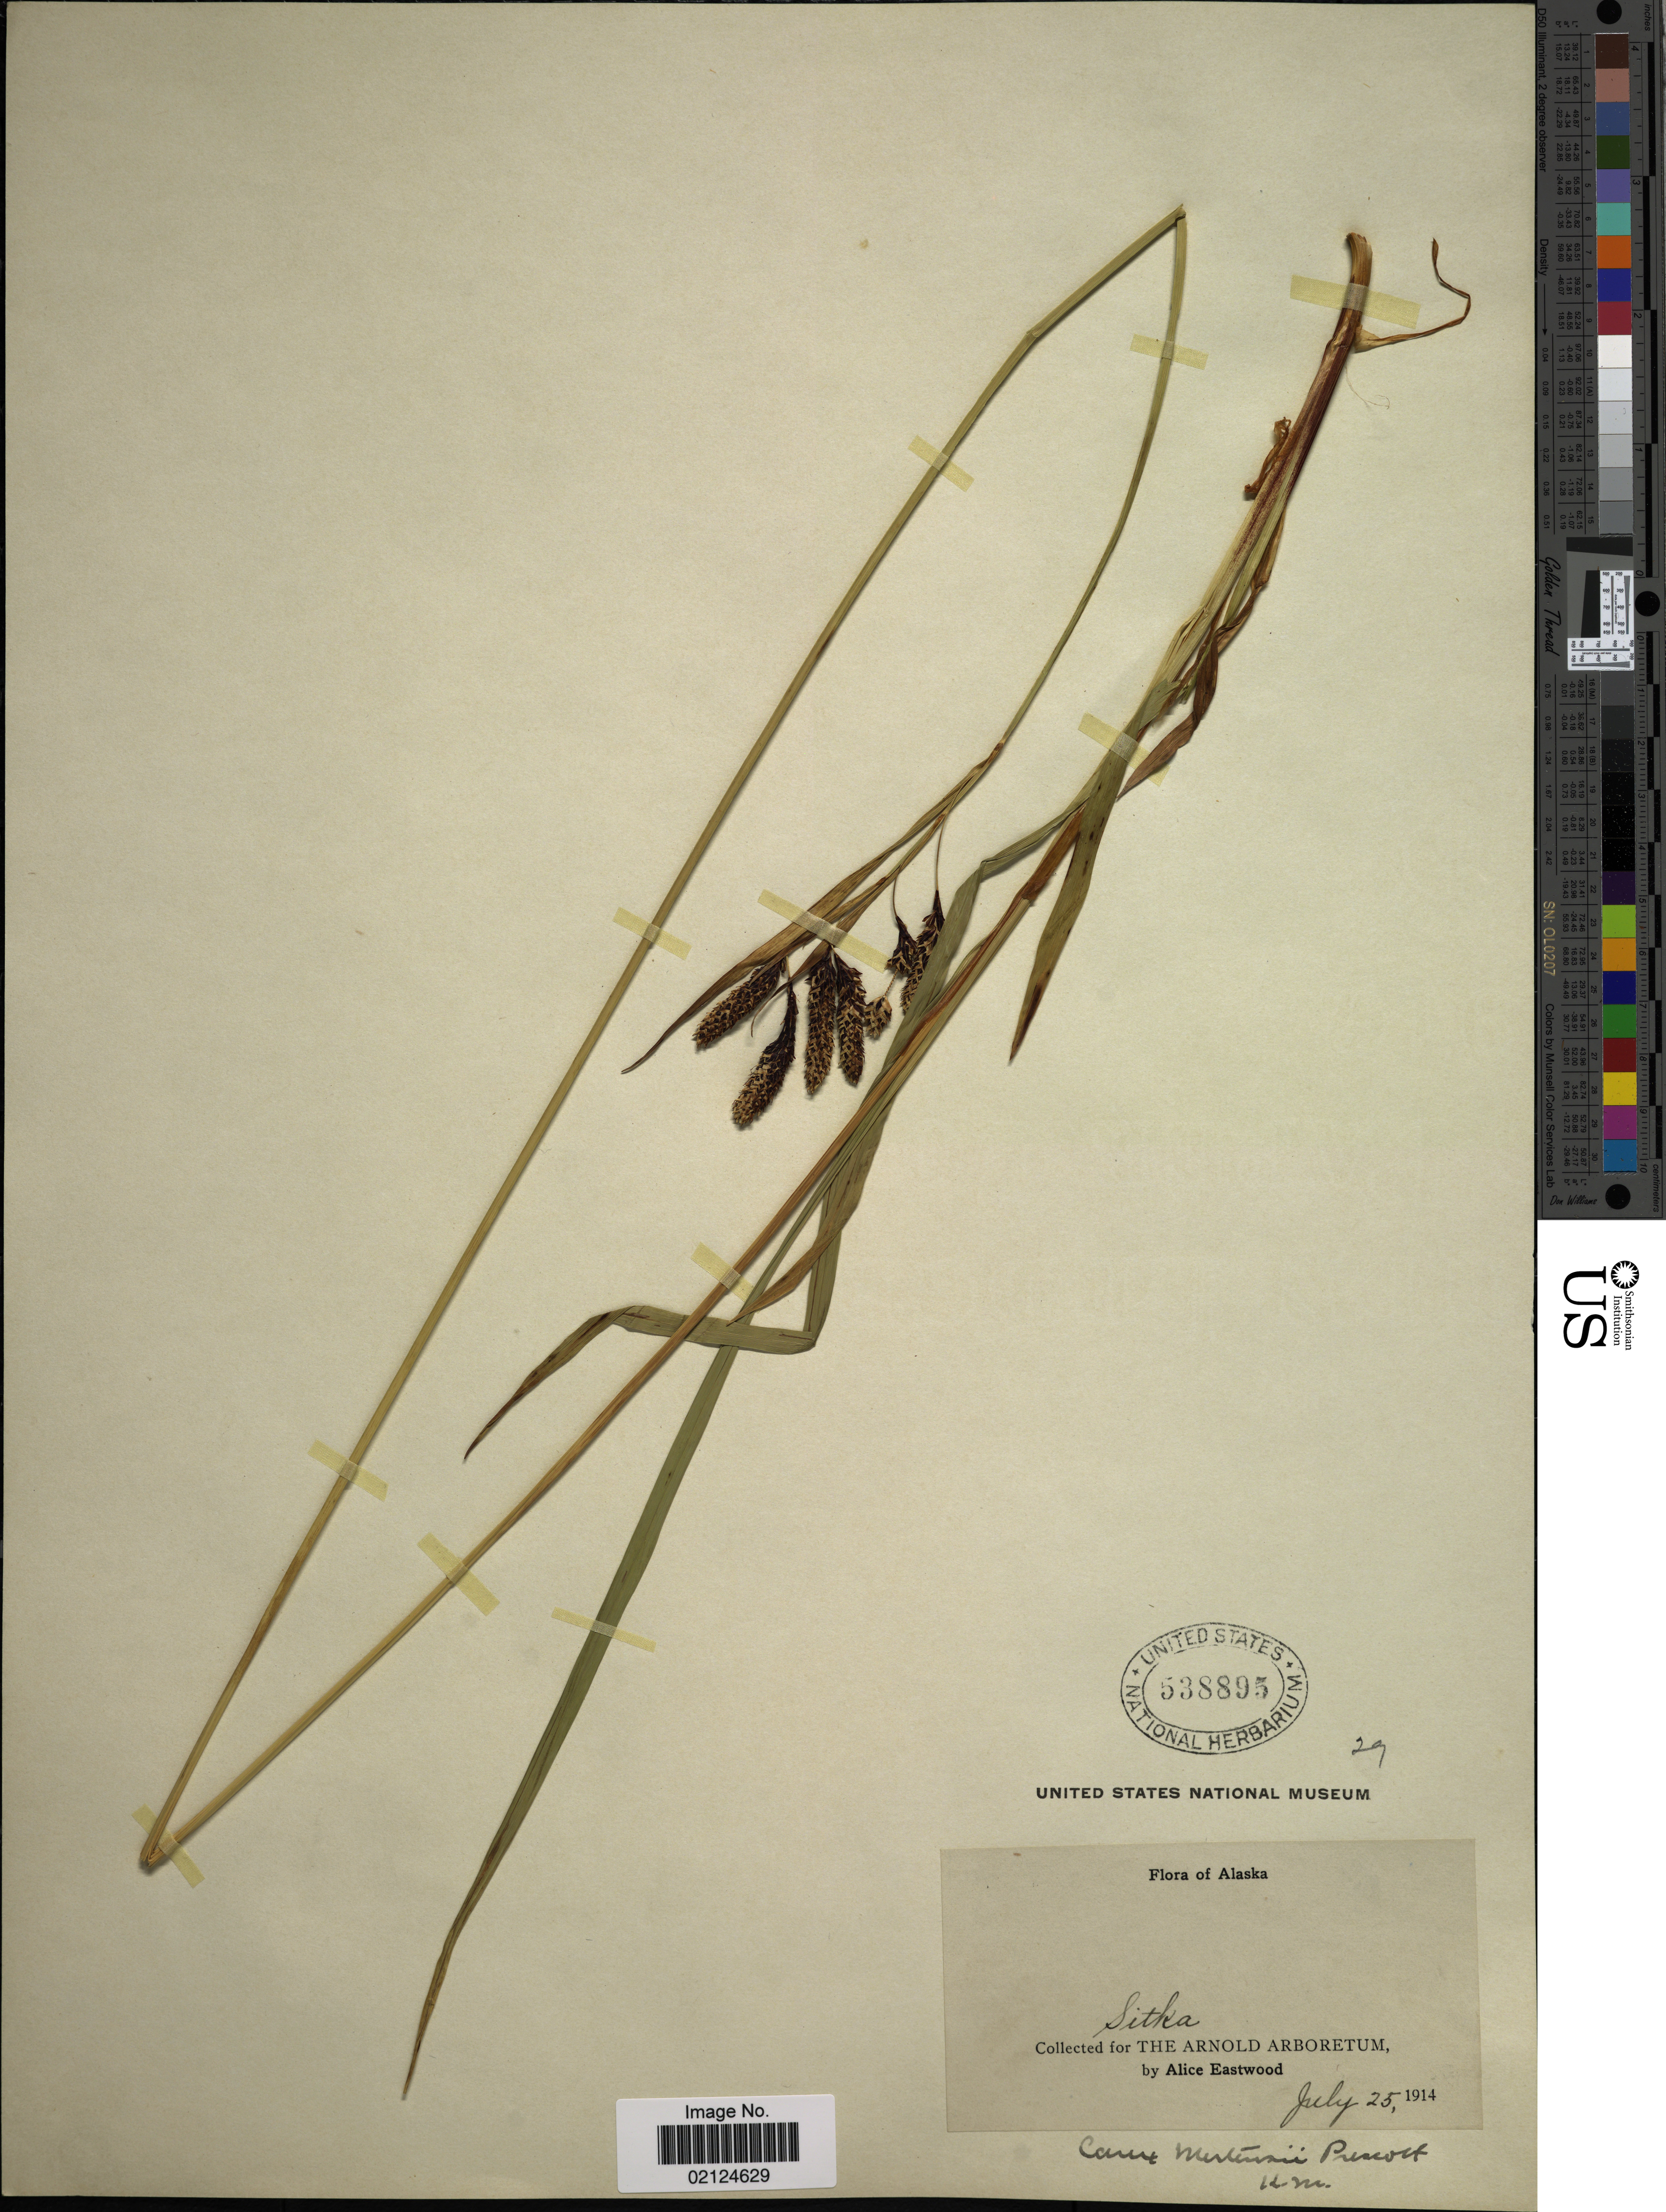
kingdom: Plantae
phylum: Tracheophyta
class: Liliopsida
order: Poales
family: Cyperaceae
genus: Carex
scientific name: Carex mertensii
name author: J.D. Prescott ex Bong.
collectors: A. Eastwood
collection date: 1914-07-25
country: United States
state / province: Alaska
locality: Sitka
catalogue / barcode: US 538895